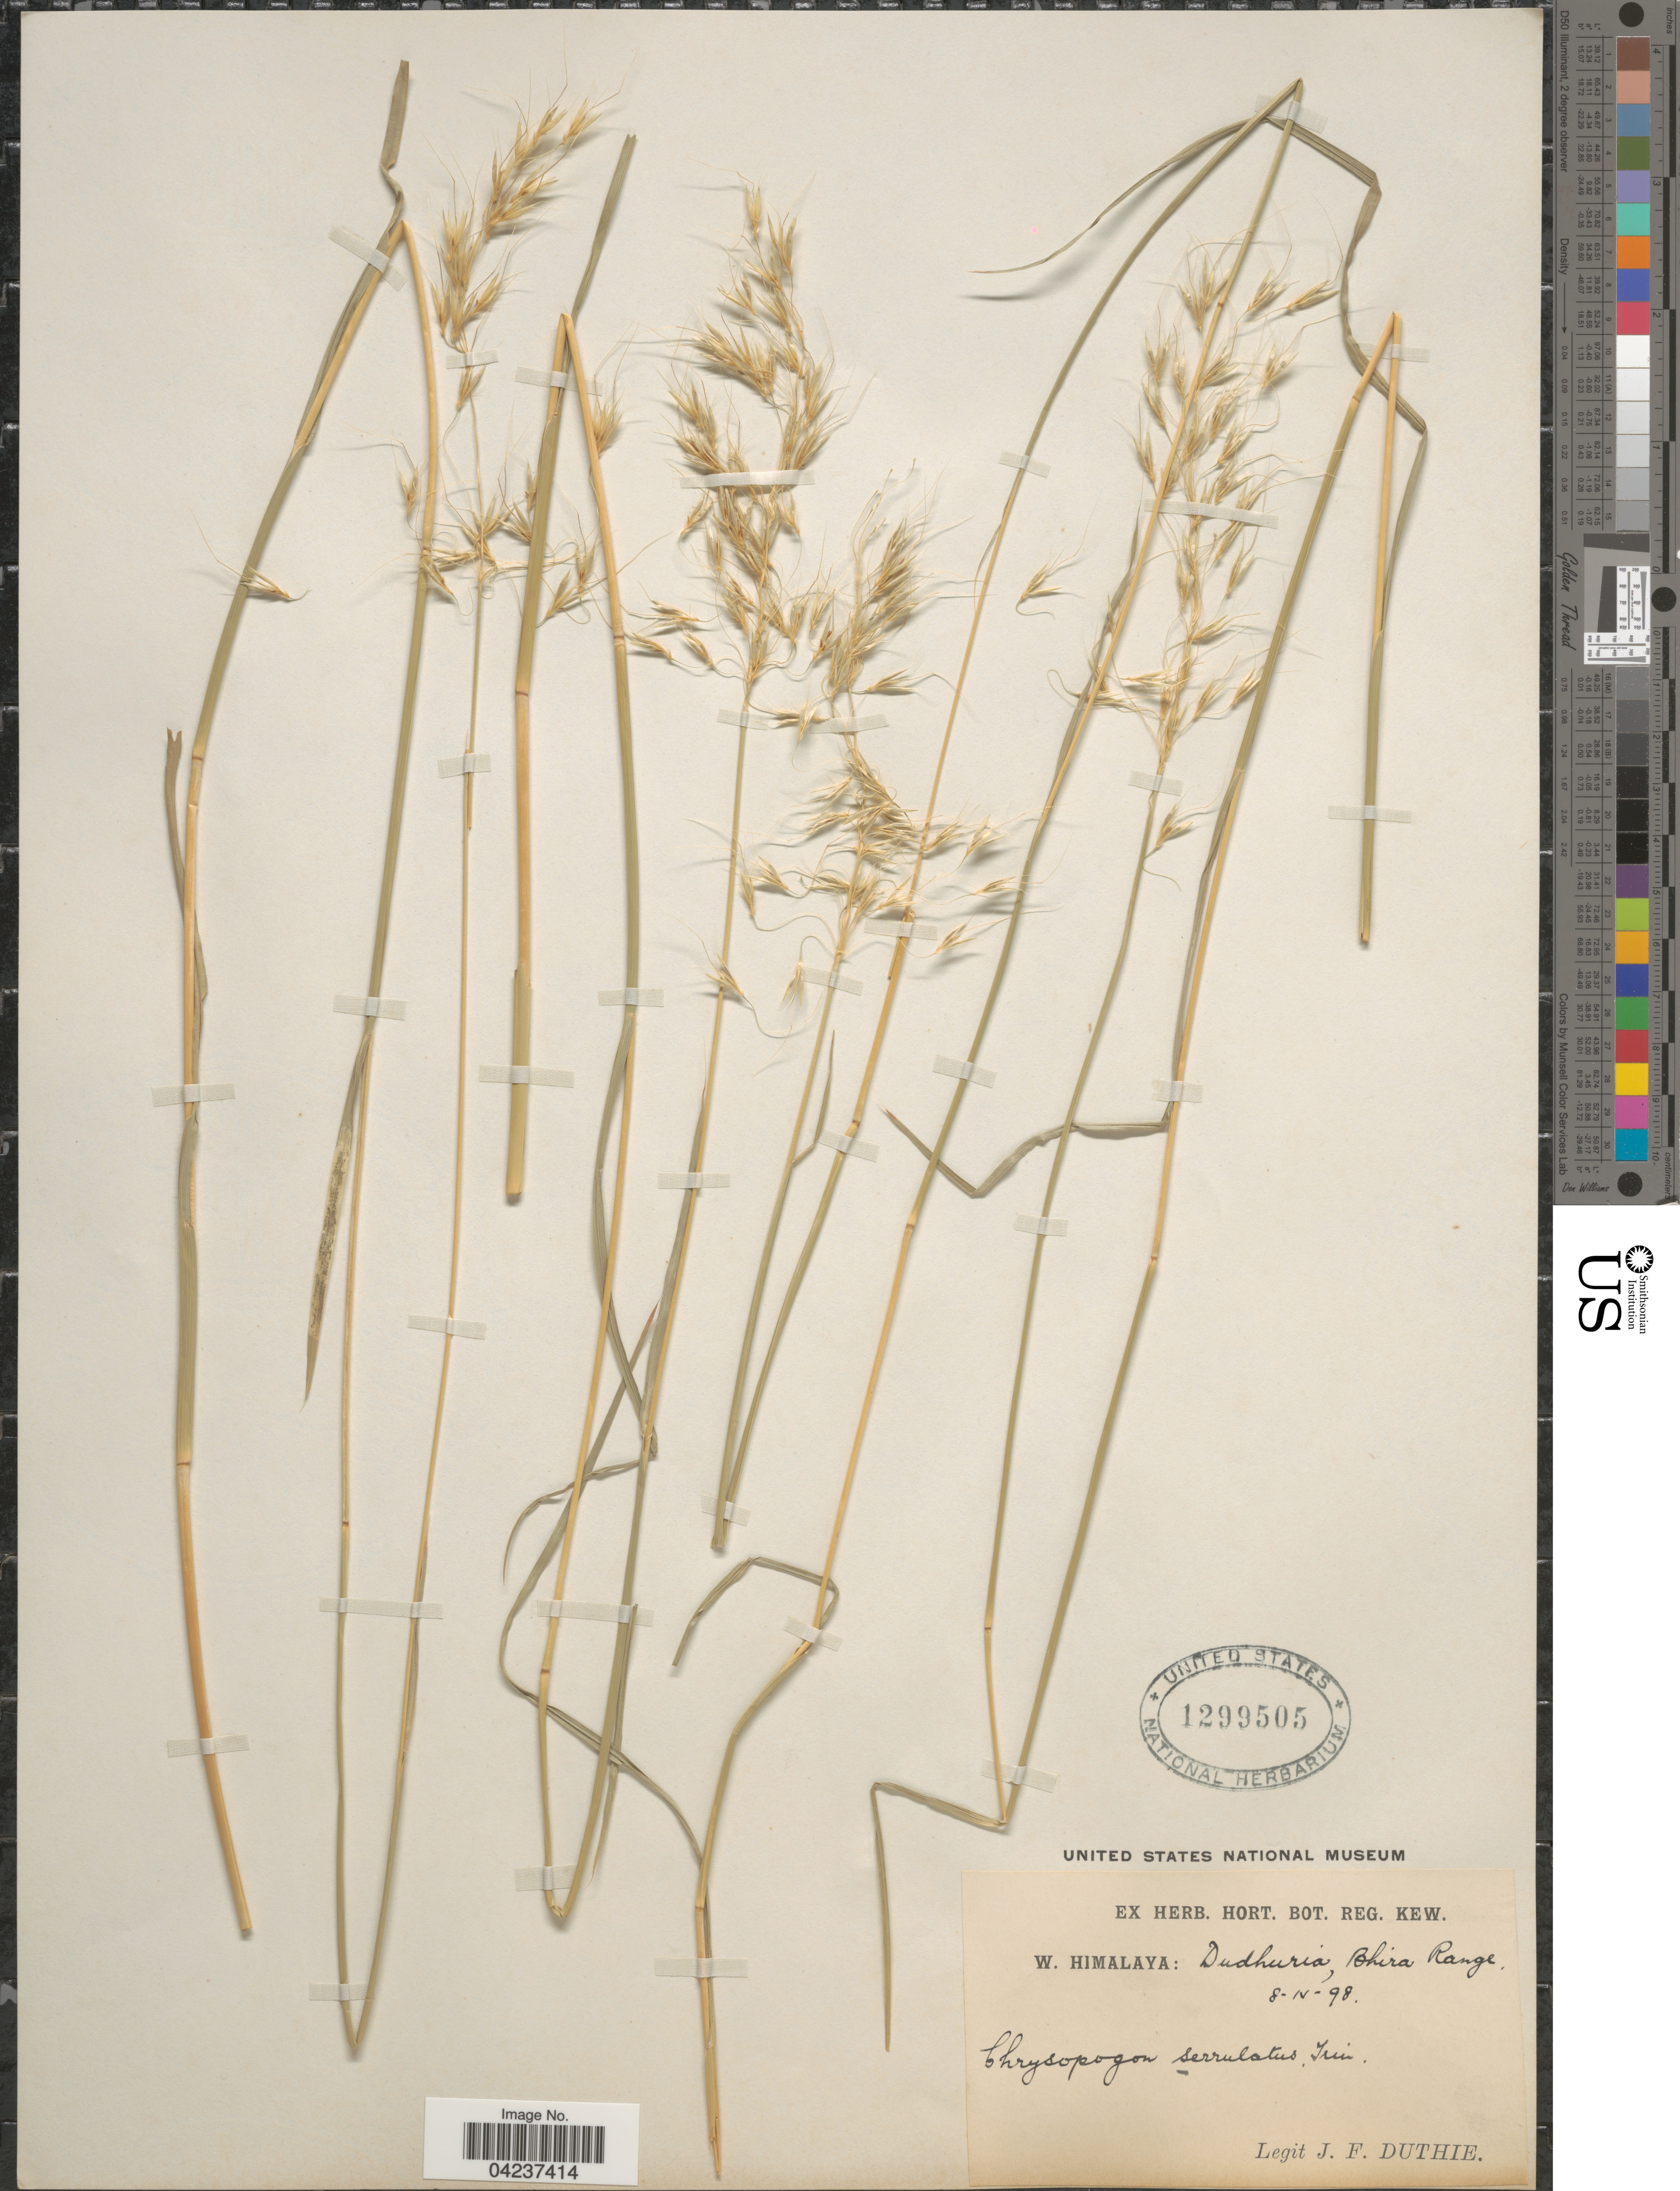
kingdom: Plantae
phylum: Tracheophyta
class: Liliopsida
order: Poales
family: Poaceae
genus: Chrysopogon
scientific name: Chrysopogon serrulatus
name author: Trin.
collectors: J. F. Duthie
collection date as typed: Transcribed d/m/y: 8/4/98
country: India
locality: W. Himalaya: Dudhuria, Bhira Range.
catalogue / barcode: US 1299505